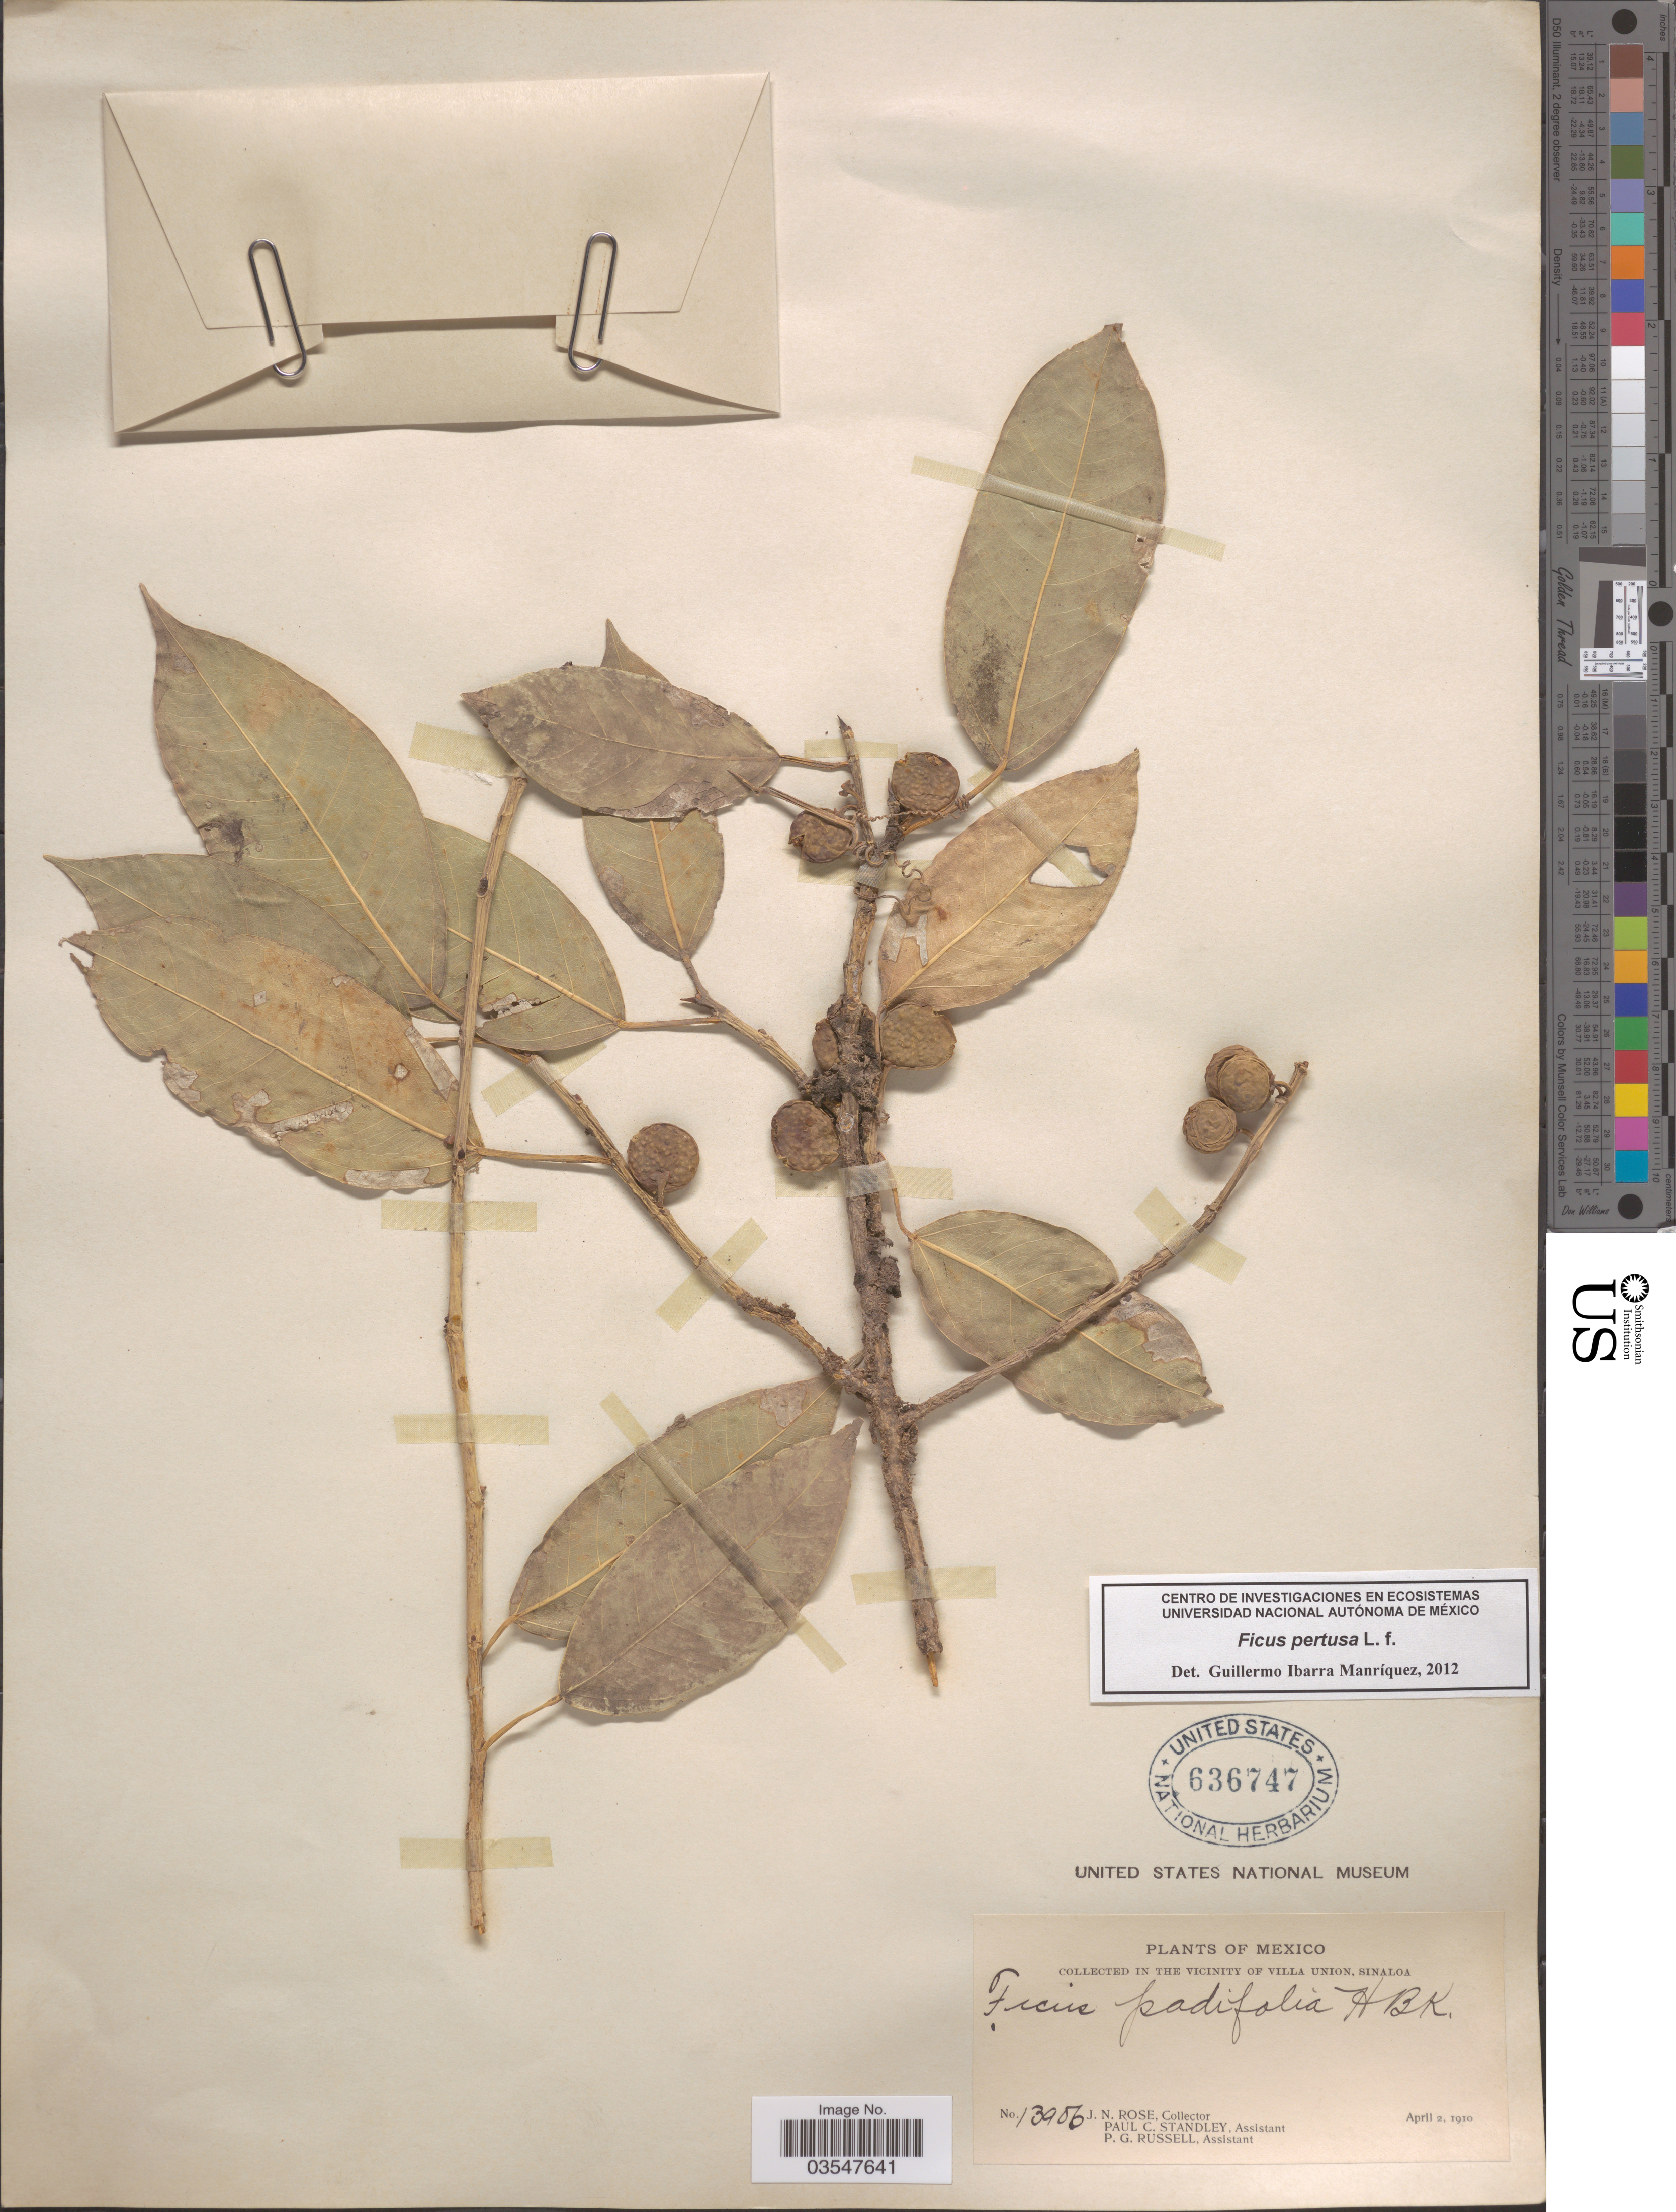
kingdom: Plantae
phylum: Tracheophyta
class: Magnoliopsida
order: Rosales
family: Moraceae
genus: Ficus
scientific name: Ficus pertusa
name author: L. f.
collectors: J. N. Rose, P. C. Standley & P. G. Russell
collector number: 13906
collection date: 1910-04-02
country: Mexico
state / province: Sinaloa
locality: In the vicinity of Villa Union.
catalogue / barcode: US 636747